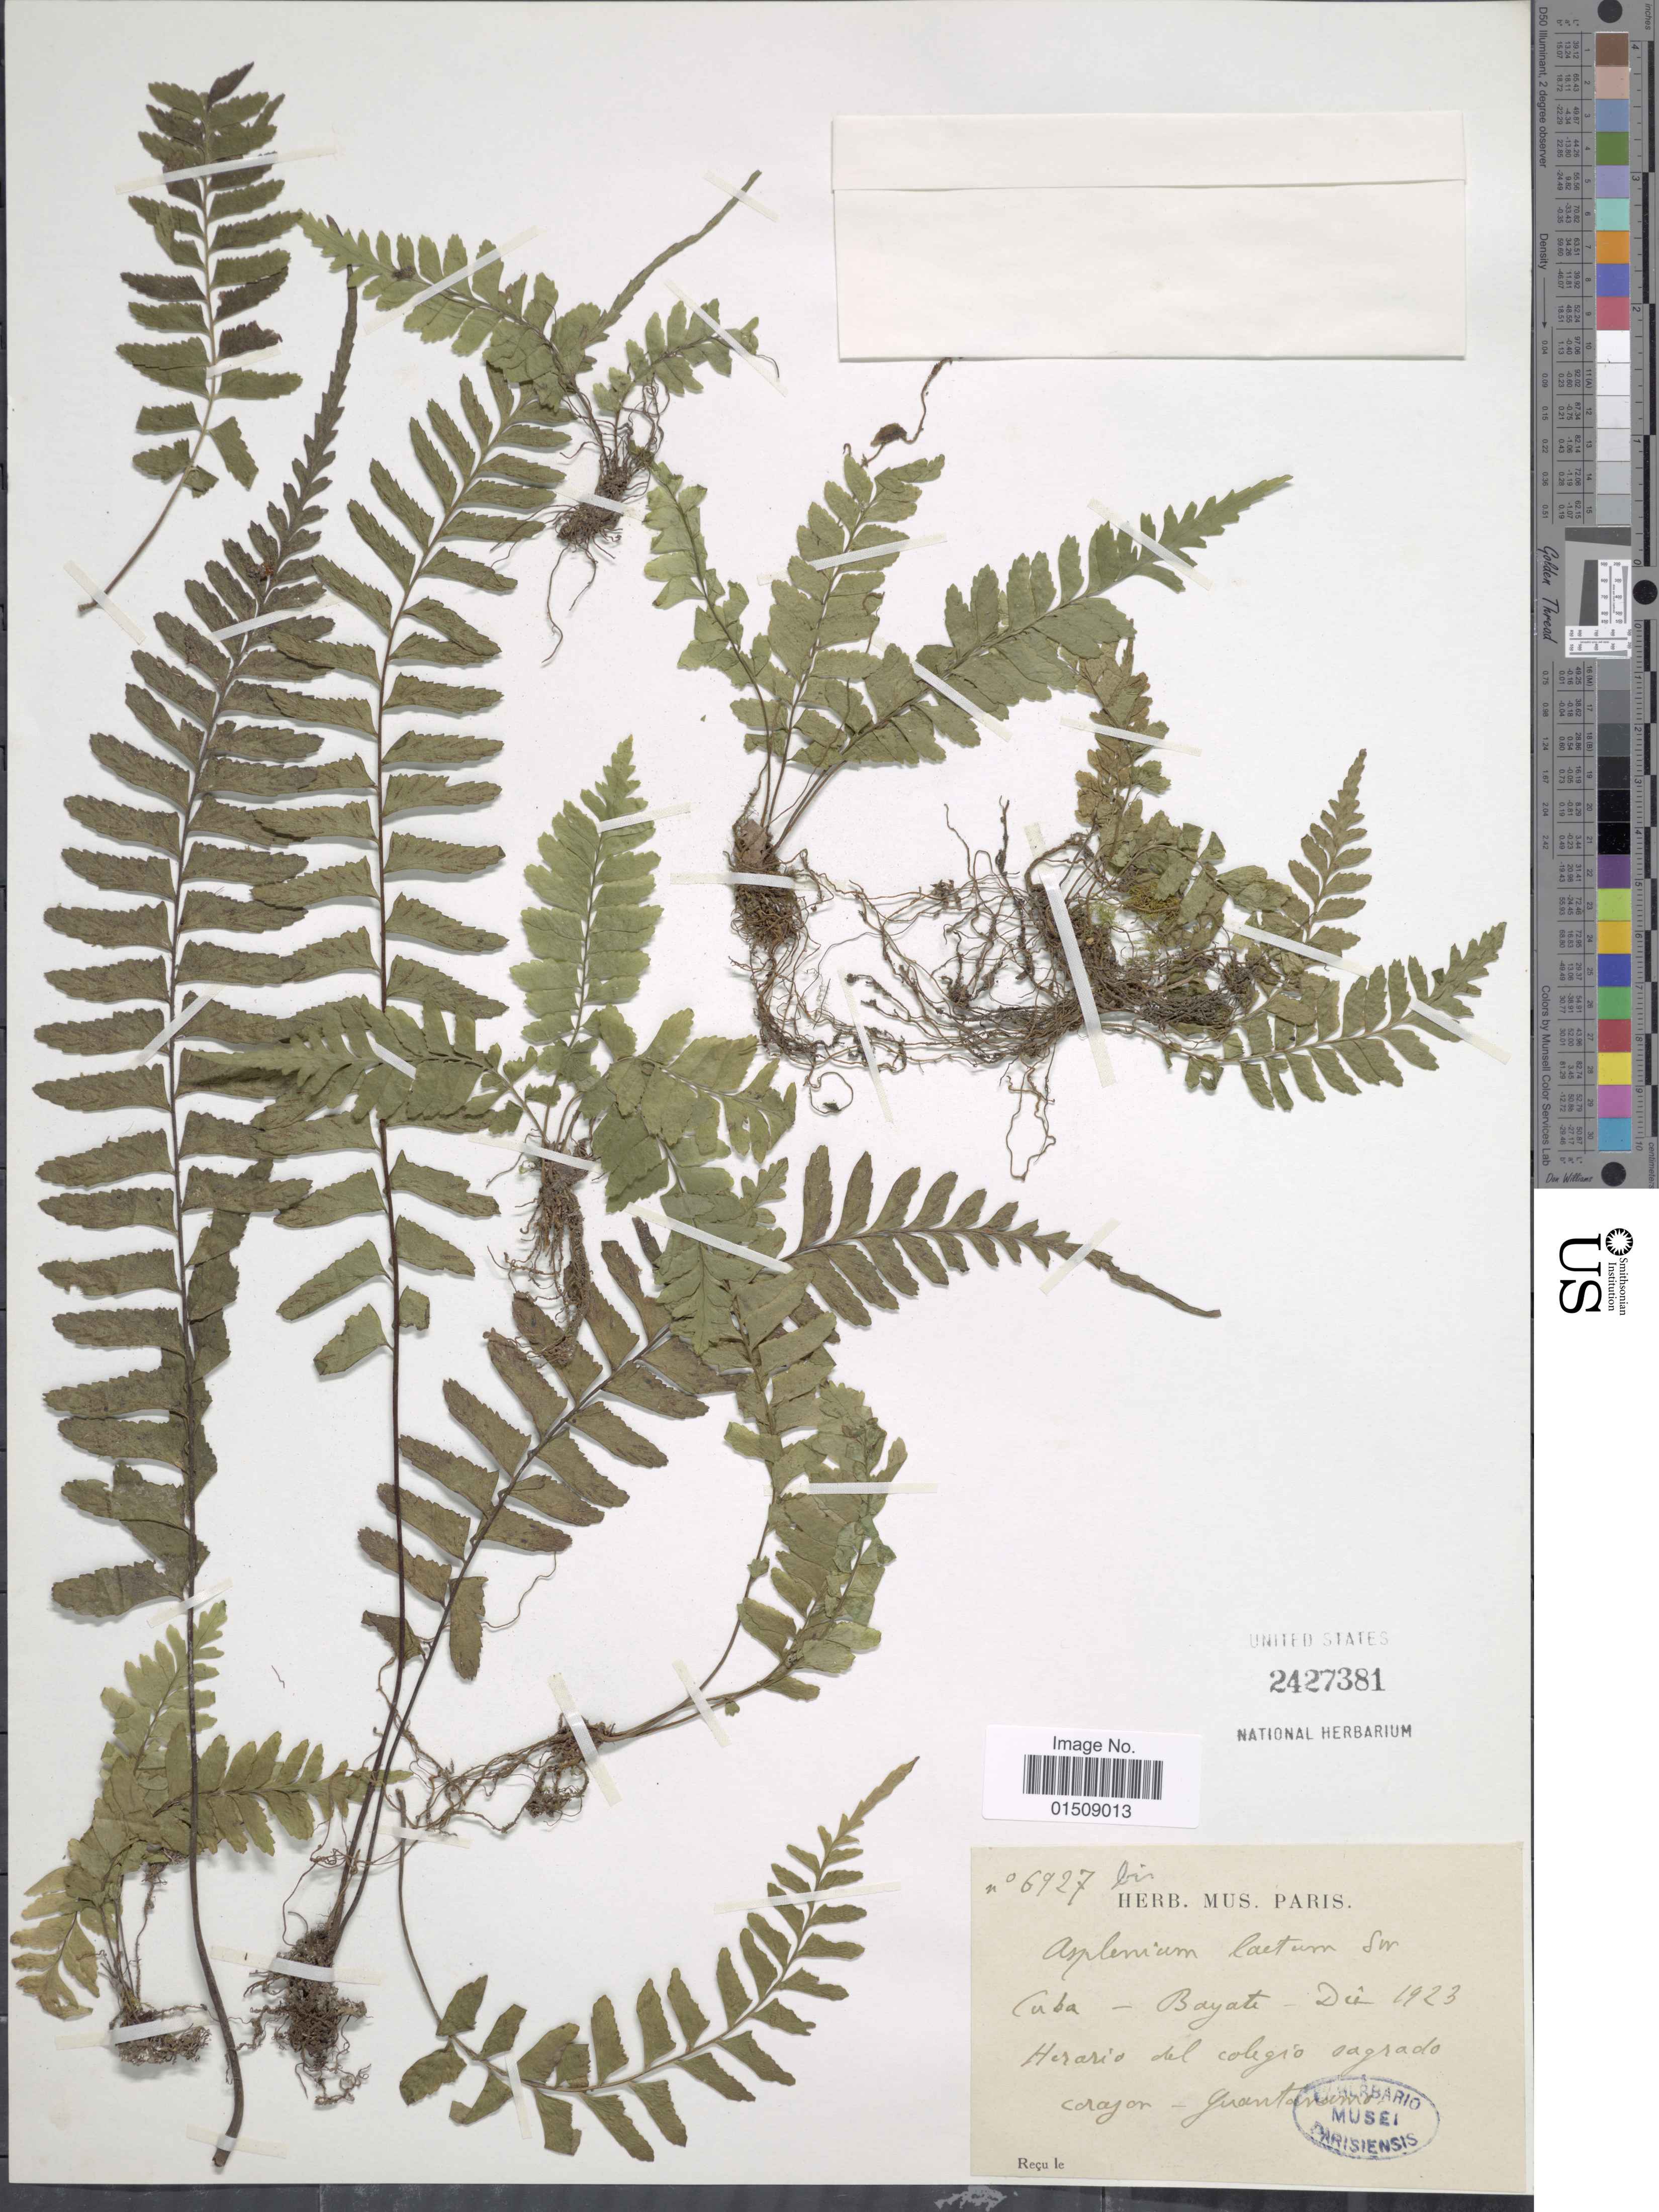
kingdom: Plantae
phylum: Tracheophyta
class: Polypodiopsida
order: Polypodiales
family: Aspleniaceae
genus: Asplenium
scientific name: Asplenium laetum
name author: Sw.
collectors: ex herb. Mus. Paris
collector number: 6927bis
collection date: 1923-12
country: Cuba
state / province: Guantánamo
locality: Bayate, Herario del colegio sagrado corazon, guantanamo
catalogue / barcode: US 2427381